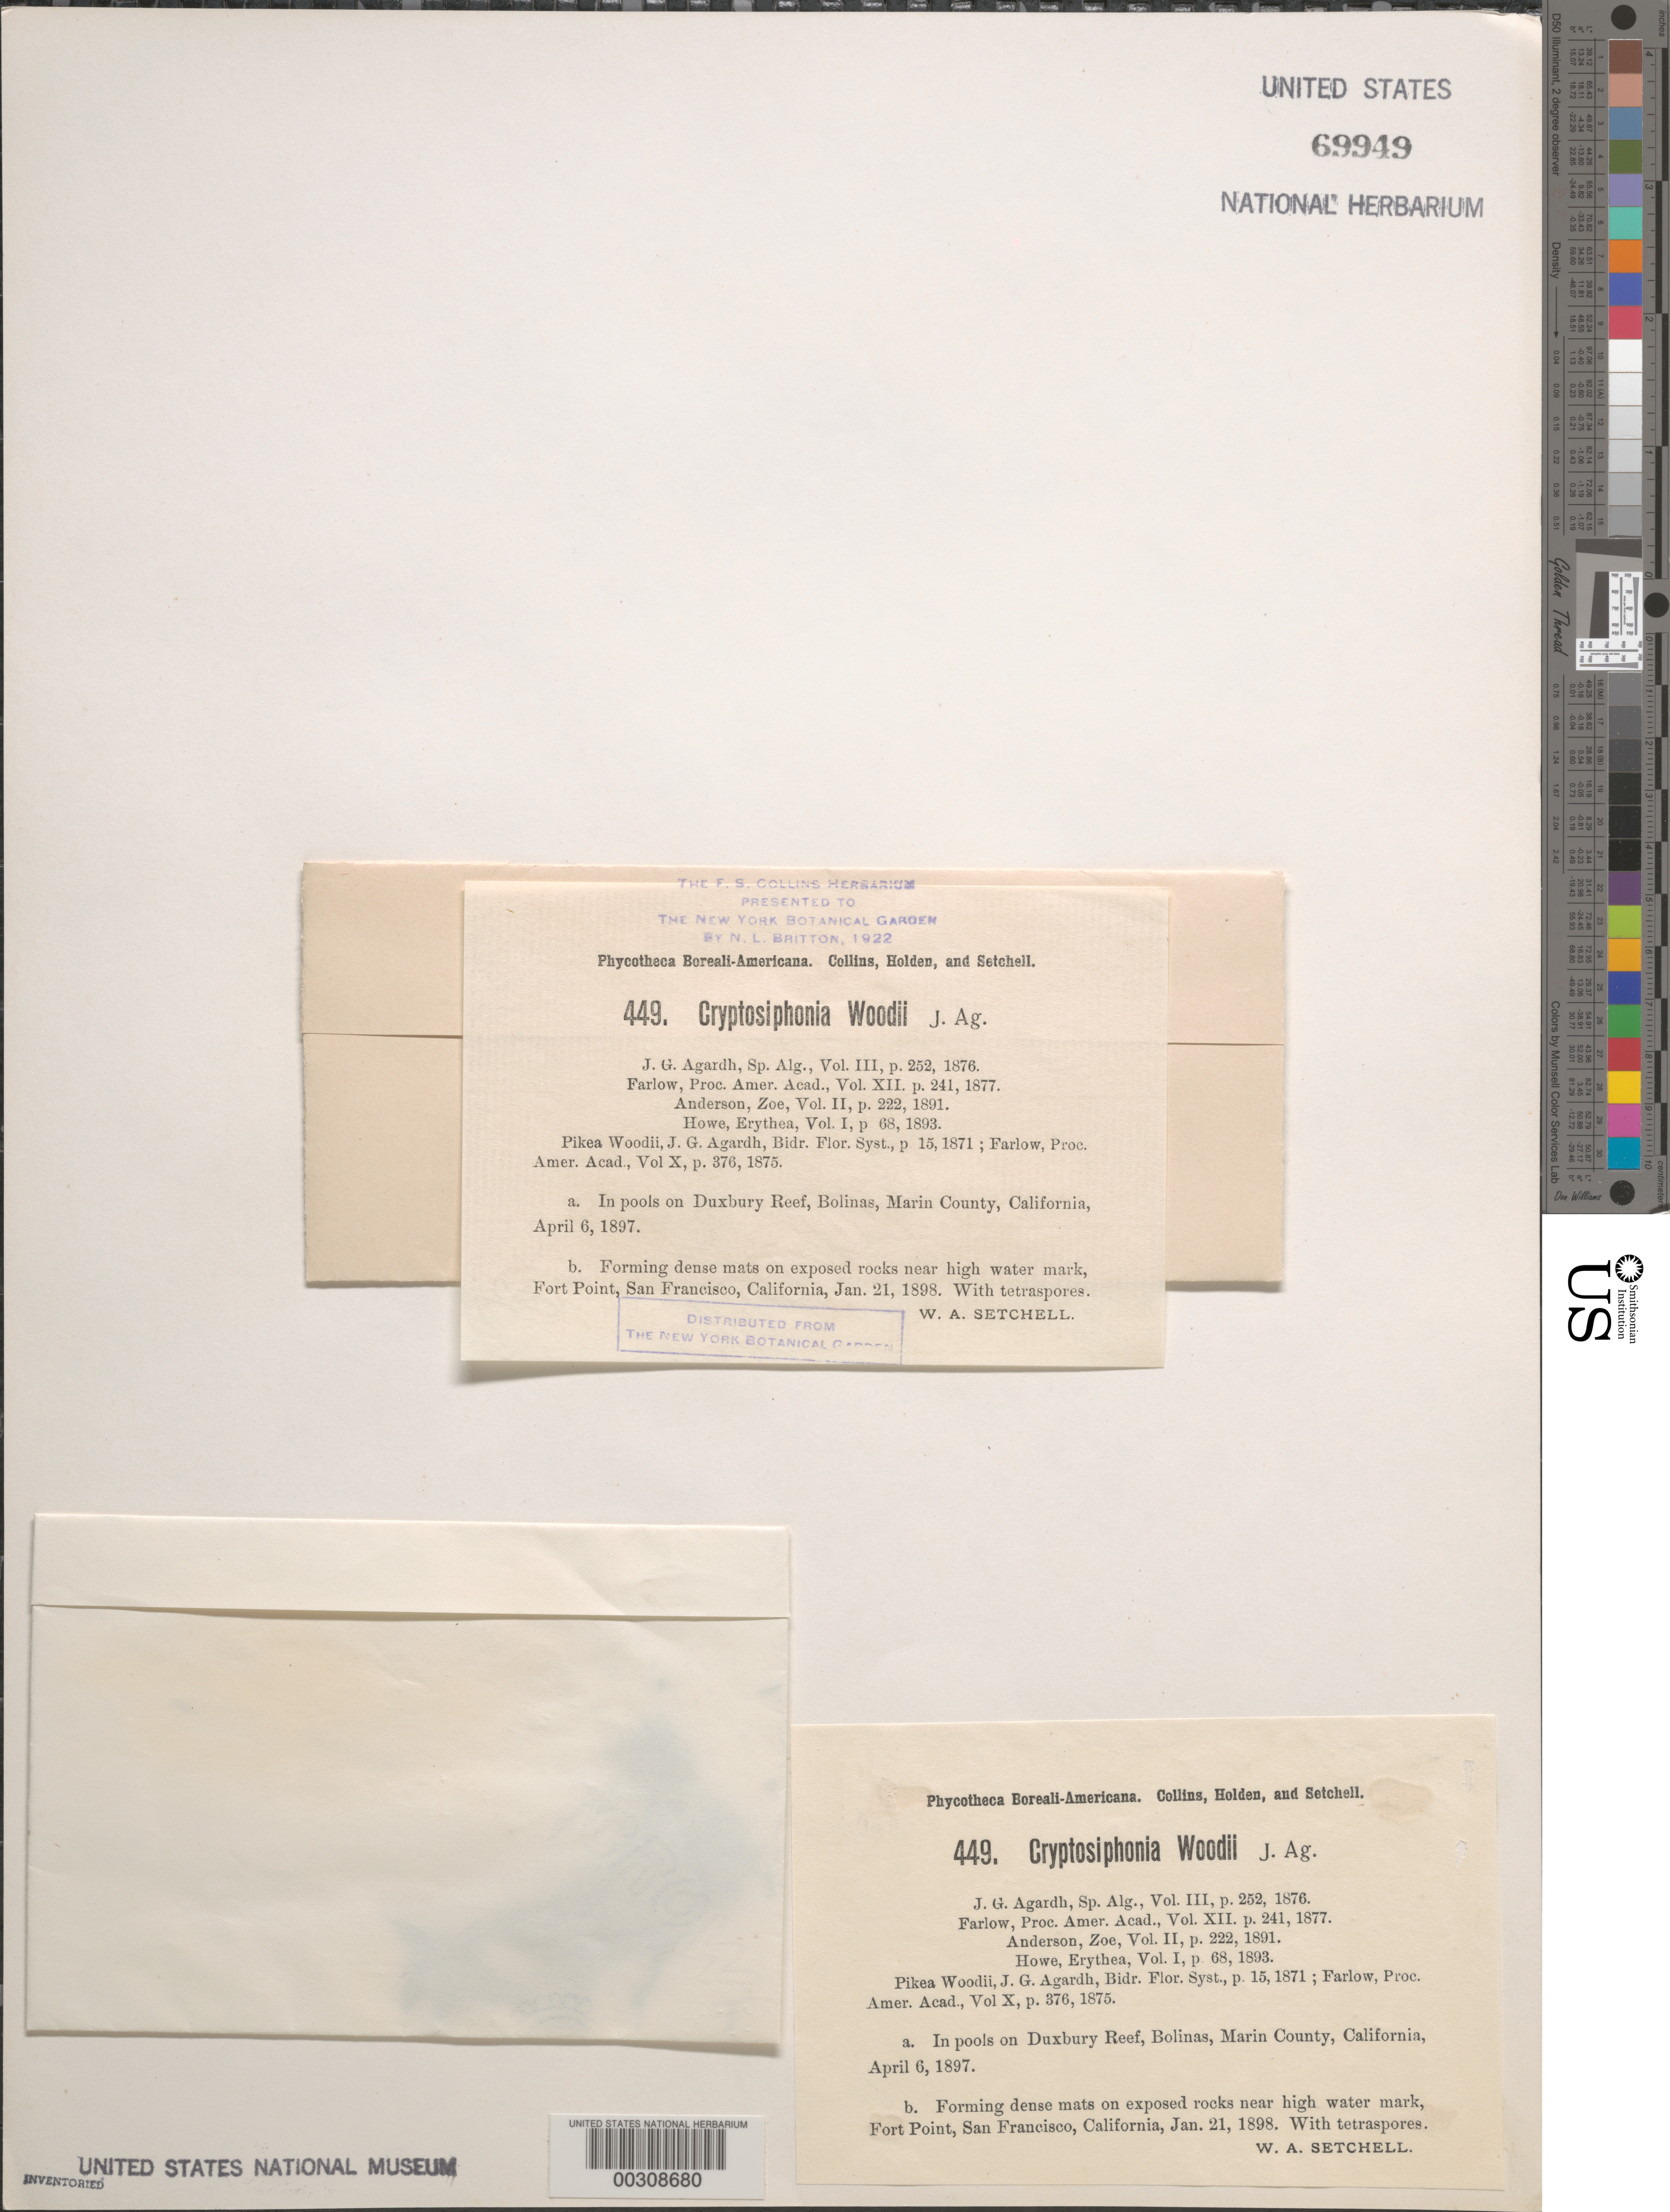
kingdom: Plantae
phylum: Rhodophyta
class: Florideophyceae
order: Gigartinales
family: Dumontiaceae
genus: Cryptosiphonia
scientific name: Cryptosiphonia woodii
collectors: W. Setchell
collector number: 449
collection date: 1898-01-21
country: United States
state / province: California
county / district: San Francisco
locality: Fort Point, San Francisco.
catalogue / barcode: US 69949-2